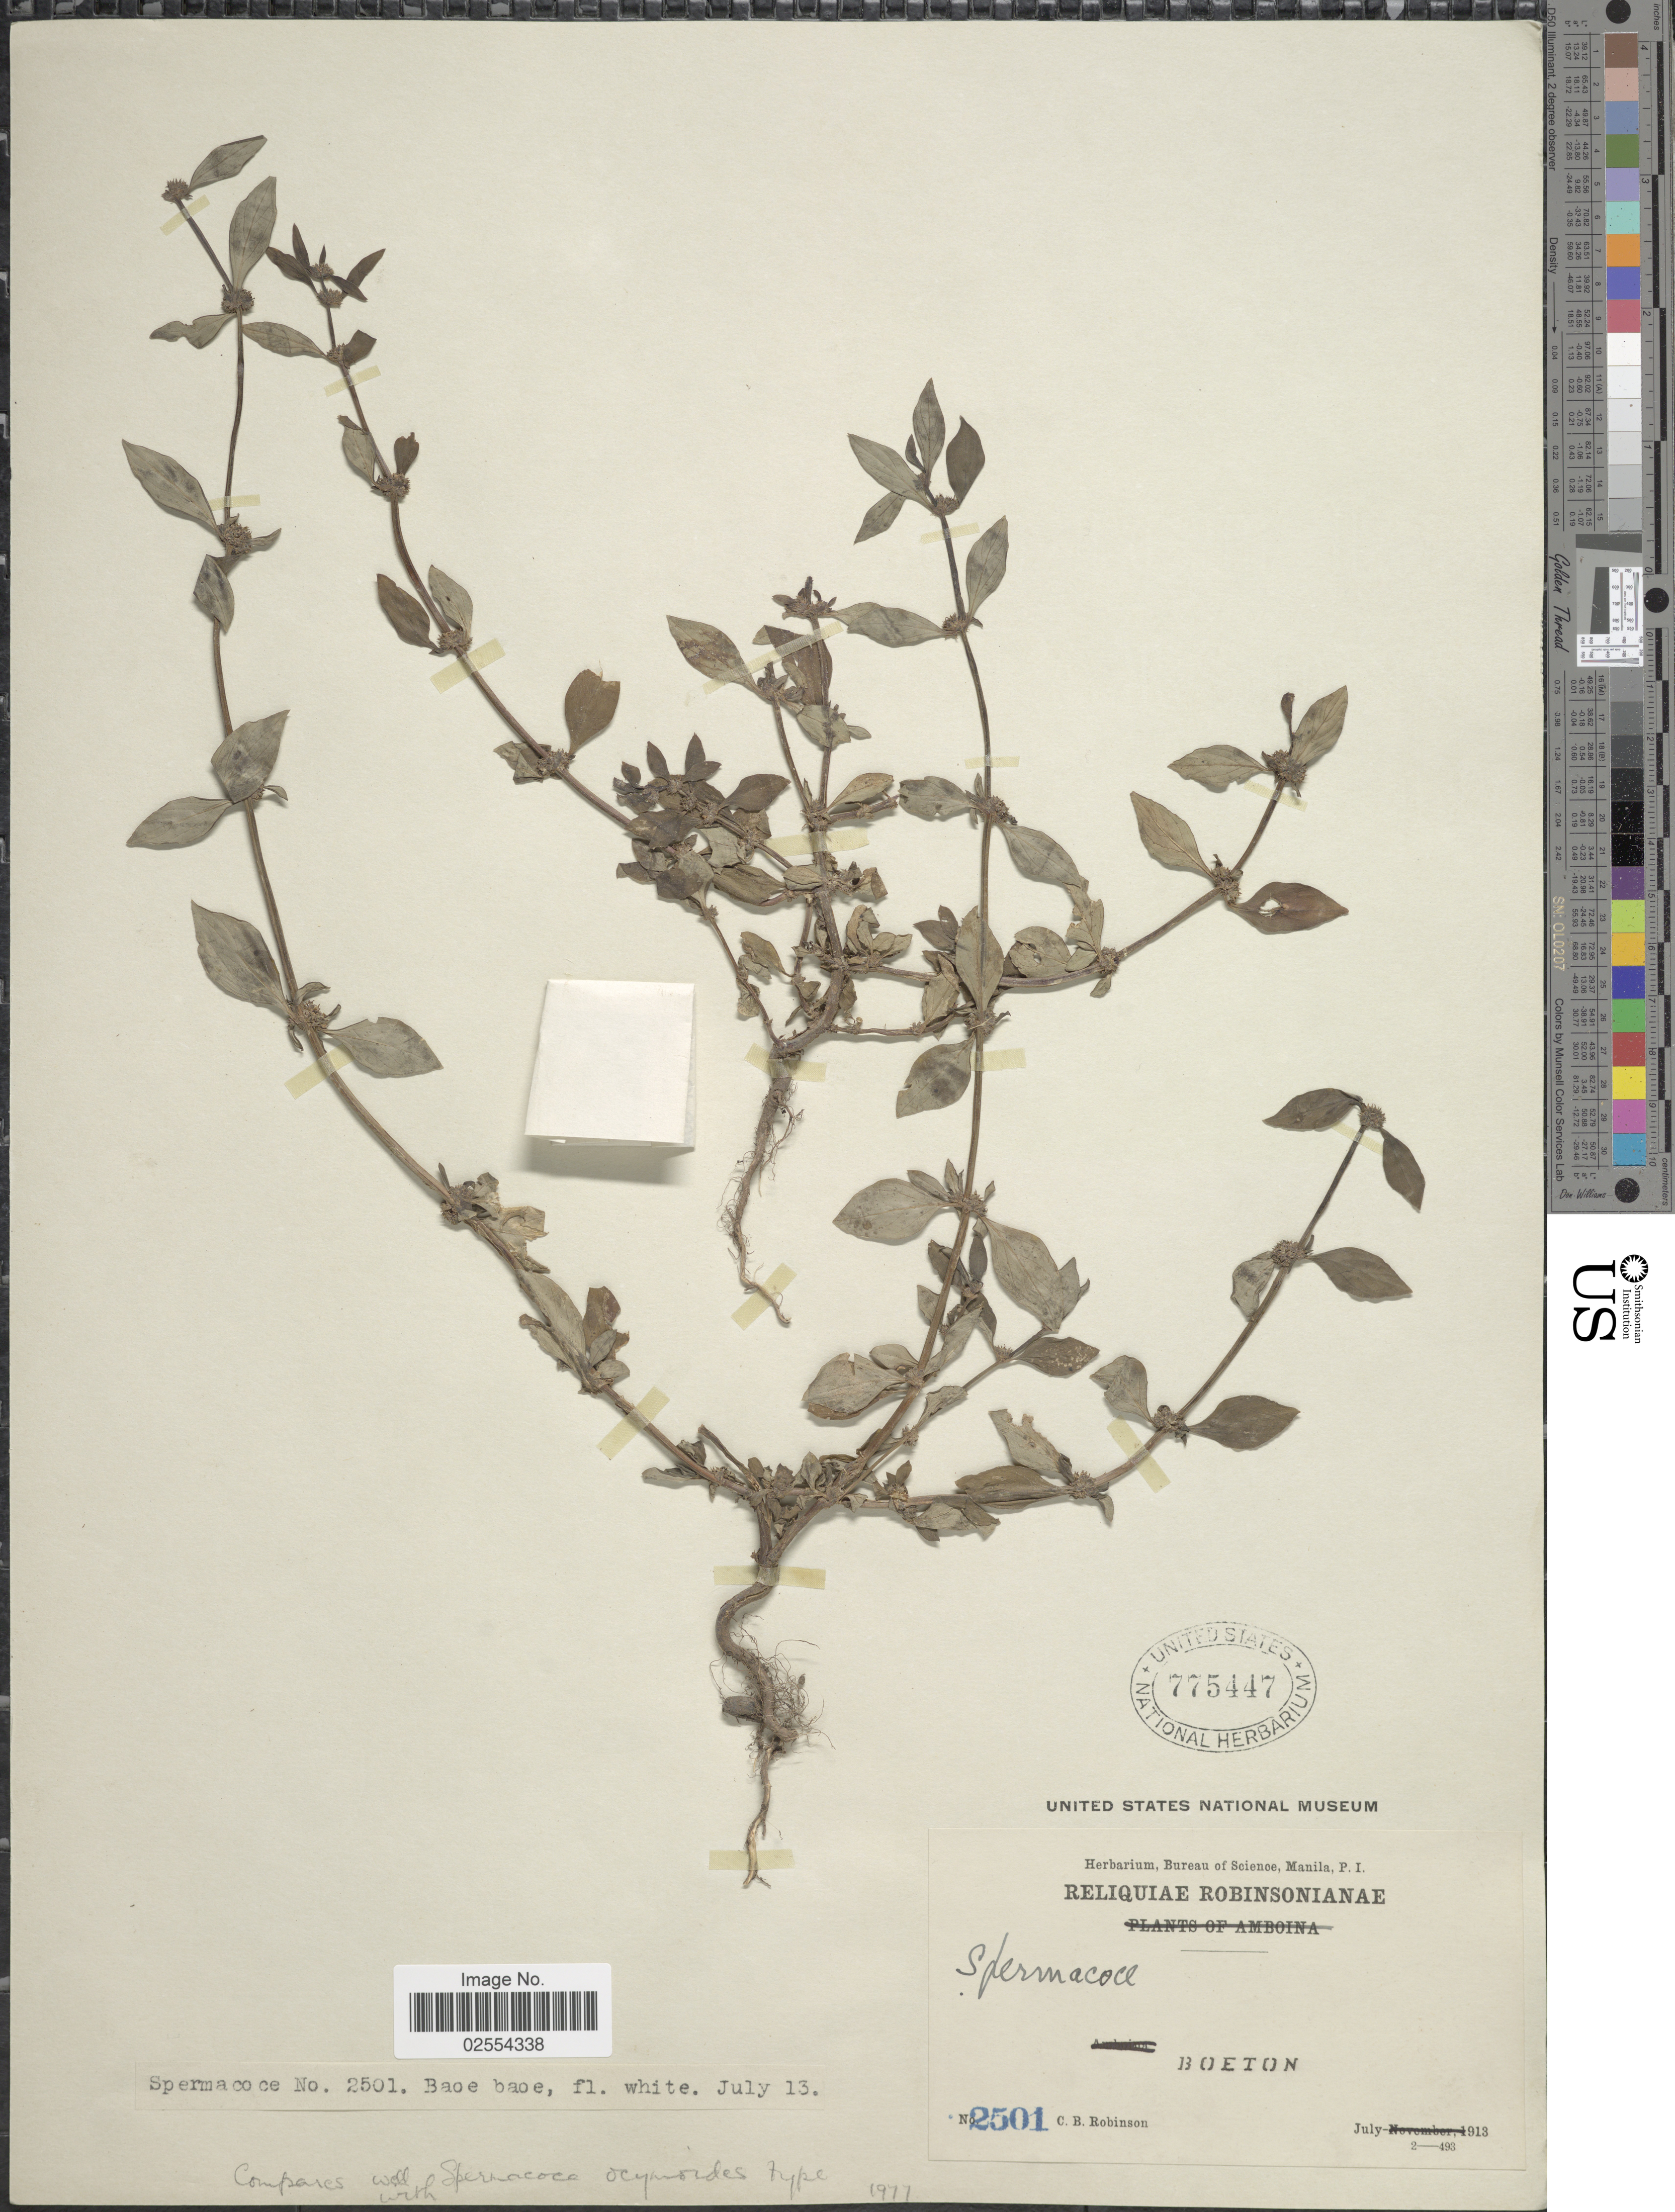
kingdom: Plantae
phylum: Tracheophyta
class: Magnoliopsida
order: Gentianales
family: Rubiaceae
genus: Spermacoce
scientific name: Spermacoce ocymoides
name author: Burm. f.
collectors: C. Robinson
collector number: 2501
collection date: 1913-07-13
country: Indonesia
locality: Boeton, Baoe baoe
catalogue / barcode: US 775447